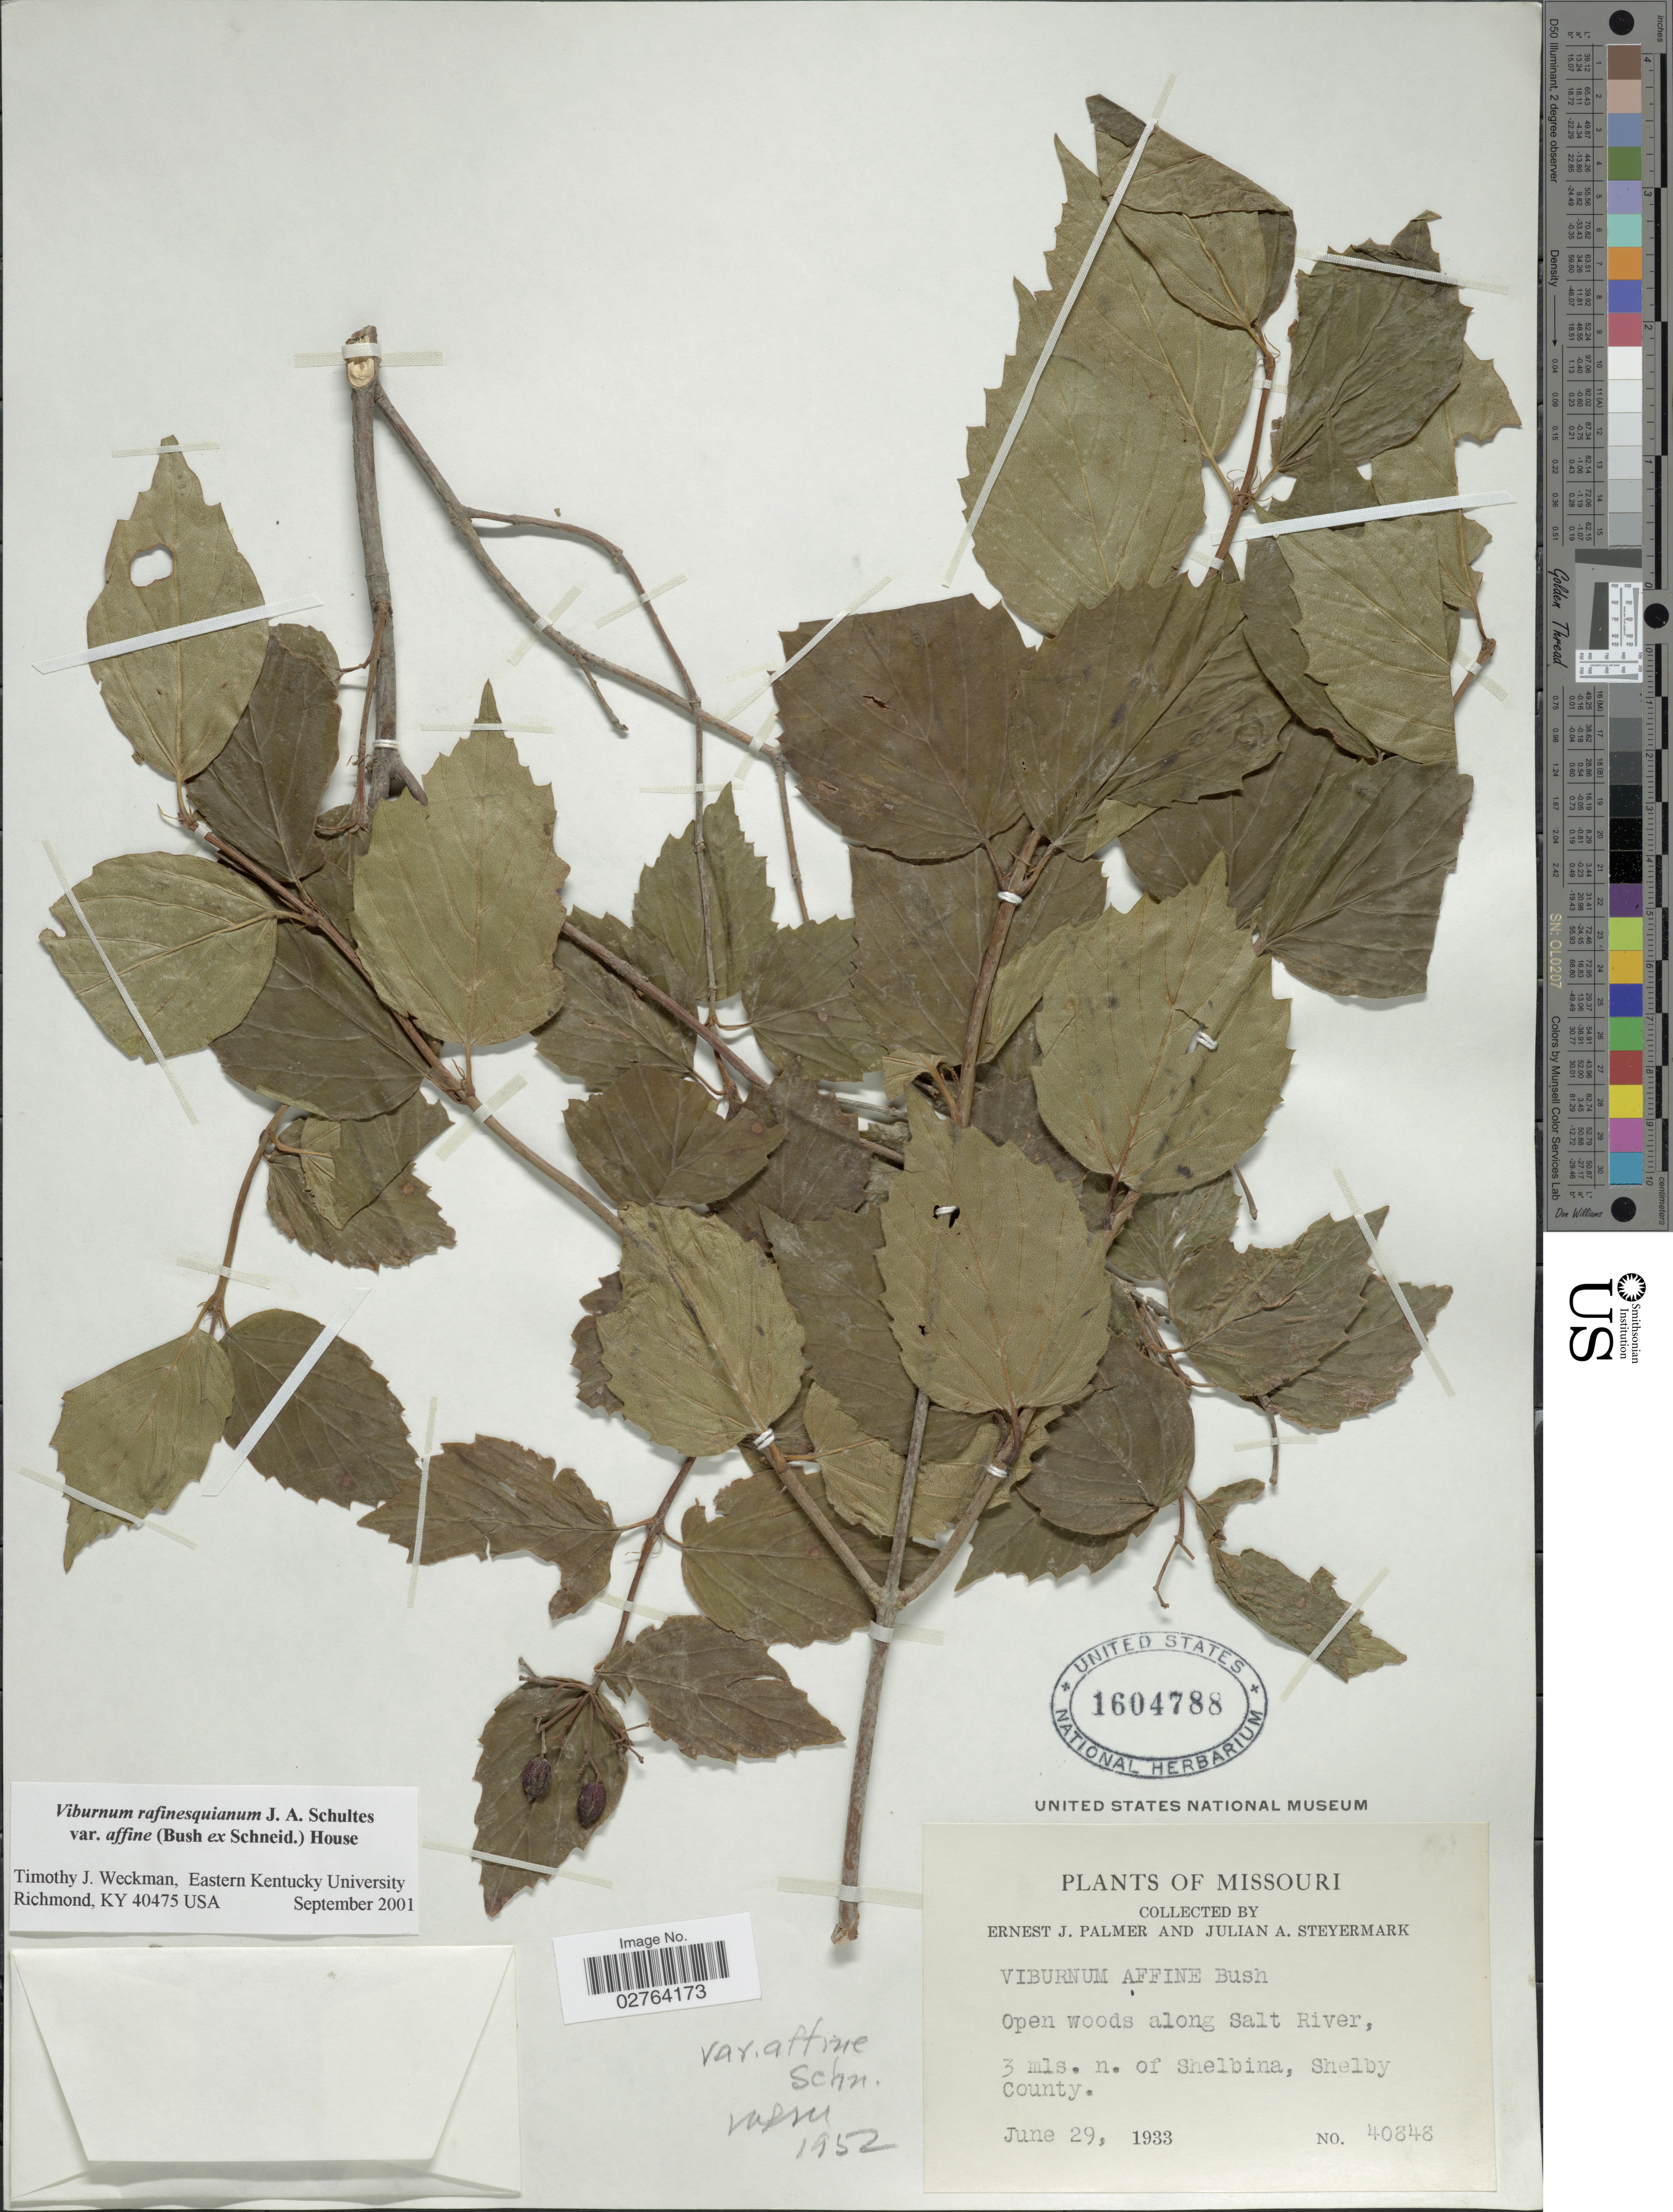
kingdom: Plantae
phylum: Tracheophyta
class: Magnoliopsida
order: Dipsacales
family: Viburnaceae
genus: Viburnum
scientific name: Viburnum rafinesqueanum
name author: Schult.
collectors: E. J. Palmer & J. Steyermark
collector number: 40848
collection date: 1933-06-29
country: United States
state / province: Missouri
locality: Open woods along Salt River, 3 mls. n. of Shelbina, Shelby County.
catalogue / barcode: US 1604788